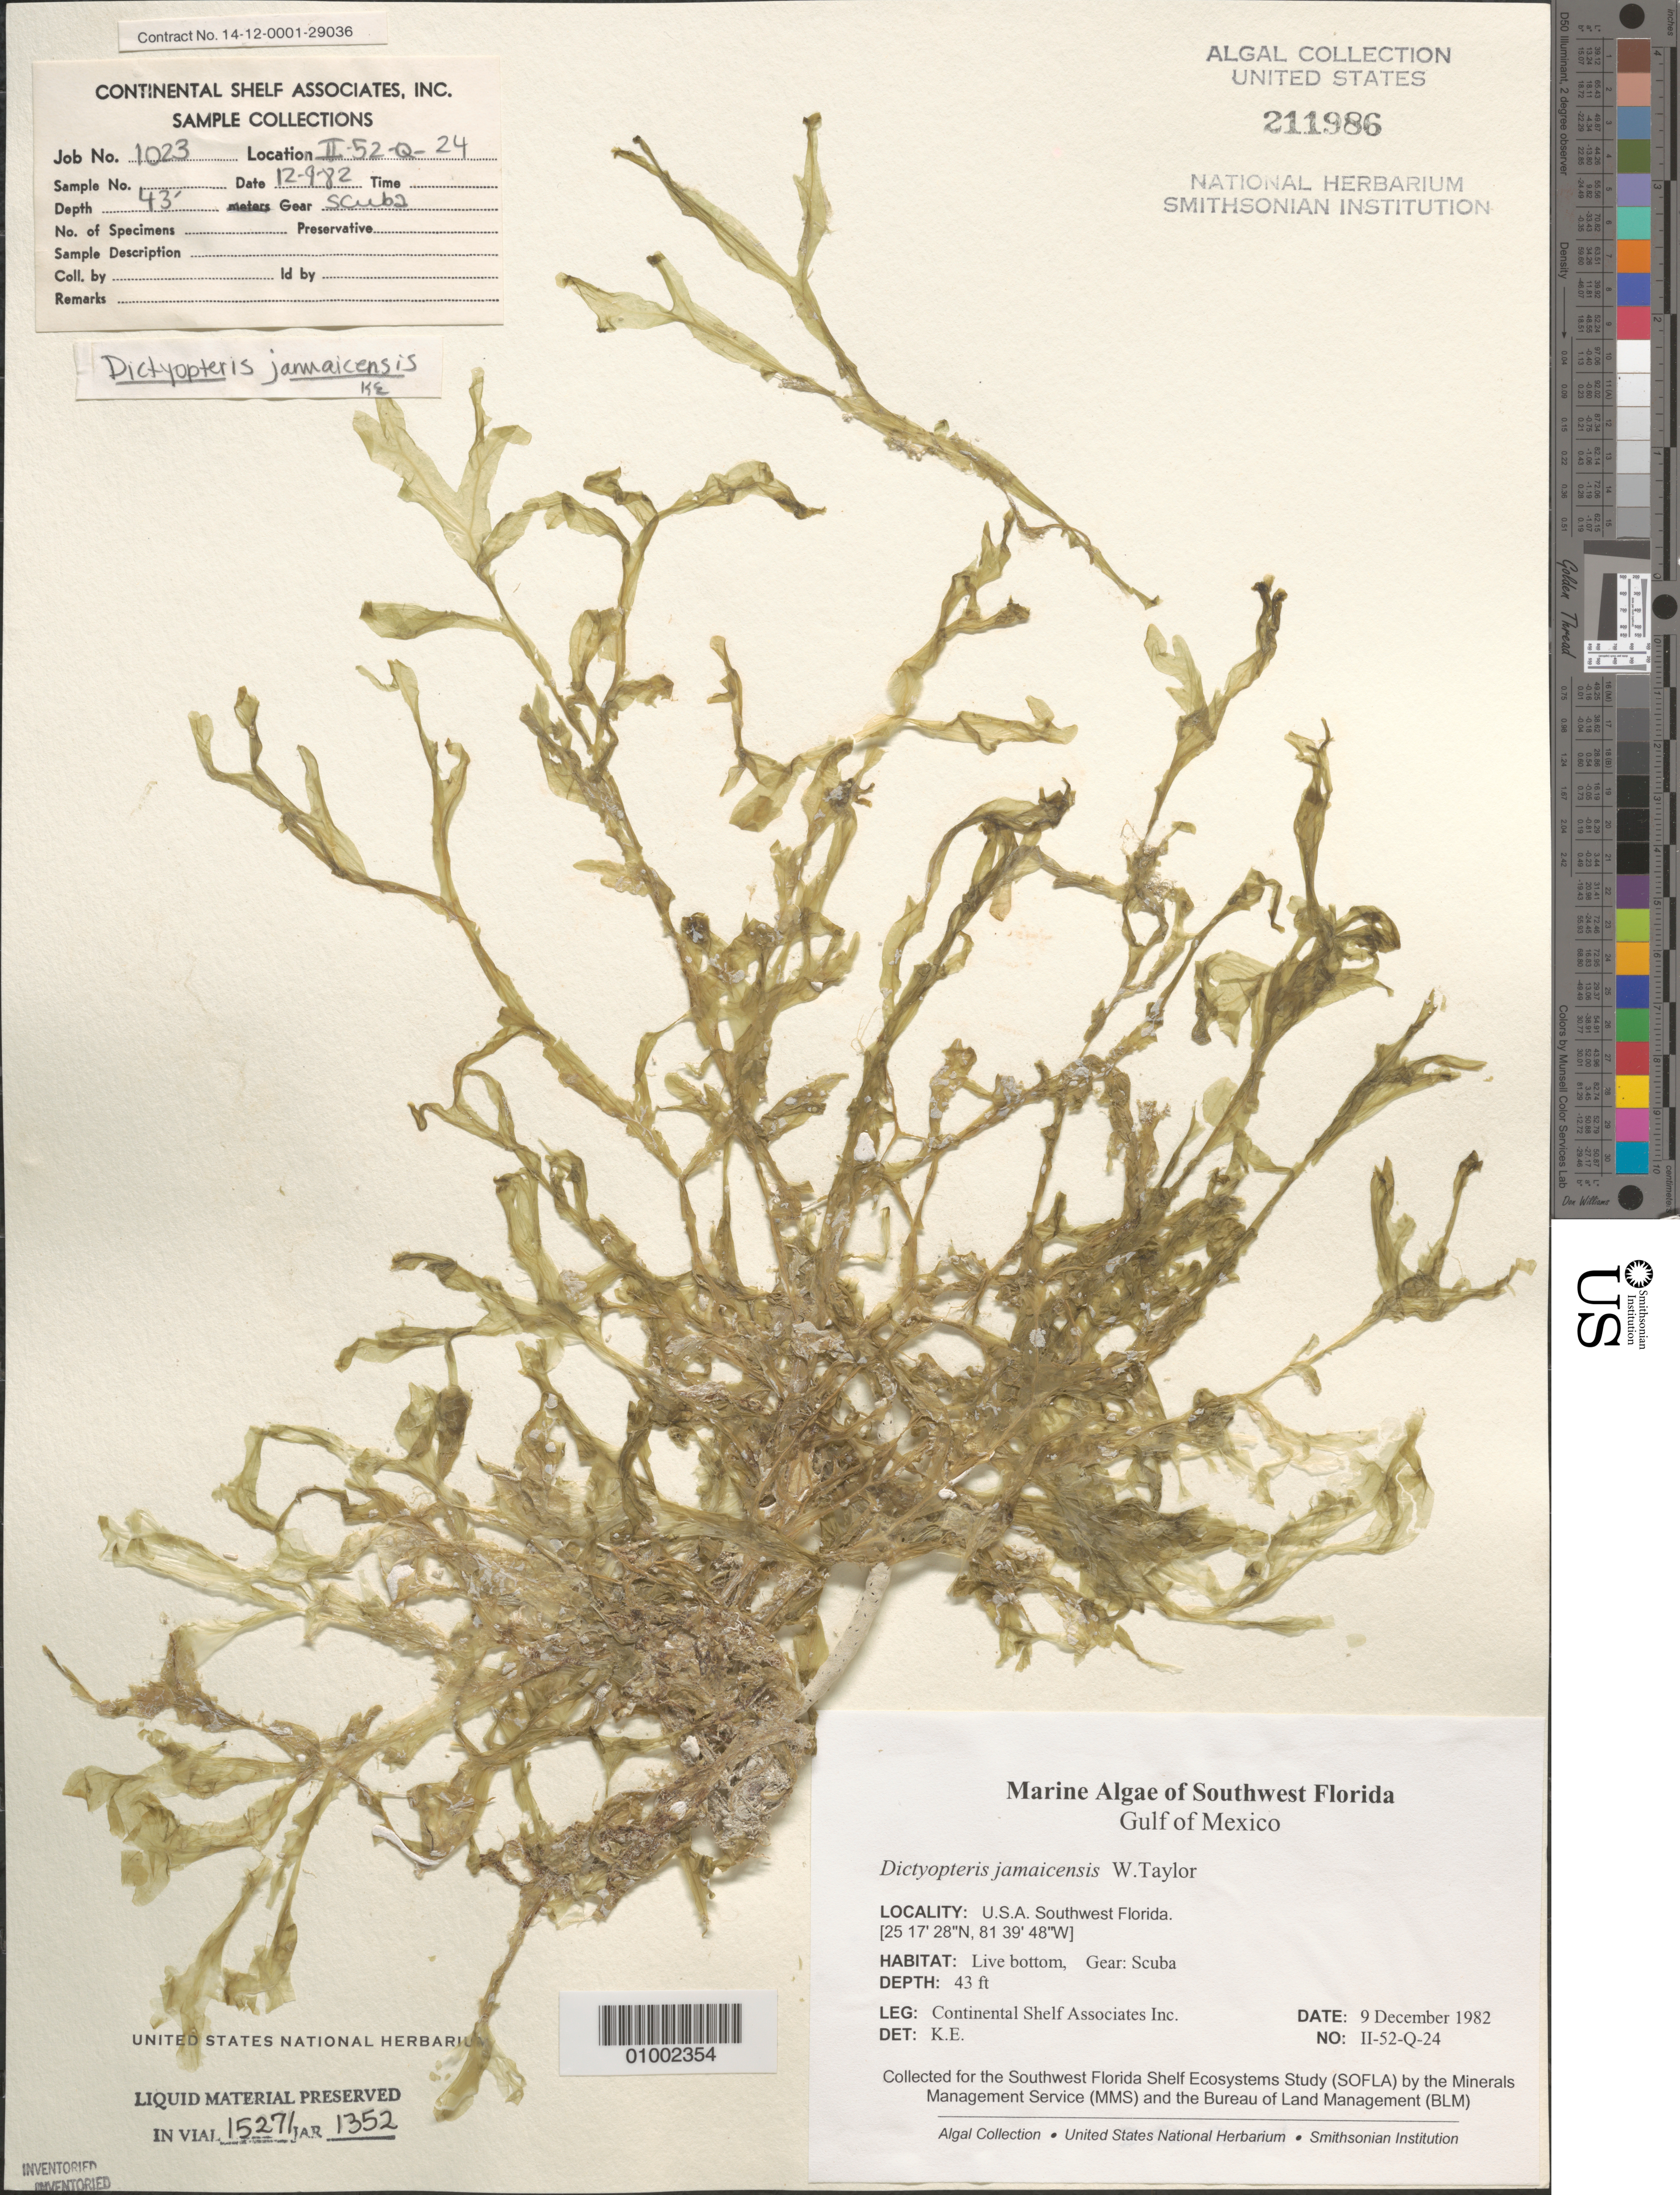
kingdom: Chromista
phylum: Ochrophyta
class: Phaeophyceae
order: Dictyotales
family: Dictyotaceae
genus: Dictyopteris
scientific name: Dictyopteris jamaicensis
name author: W.R. Taylor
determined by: E., K.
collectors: Continental Shelf Associates Inc.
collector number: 1023-II-52-Q-24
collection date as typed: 09 Dec 1982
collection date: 1982-12-09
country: United States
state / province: Florida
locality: Gulf of Mexico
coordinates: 25 17'48"N, 81 39'48"W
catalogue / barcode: US 211986